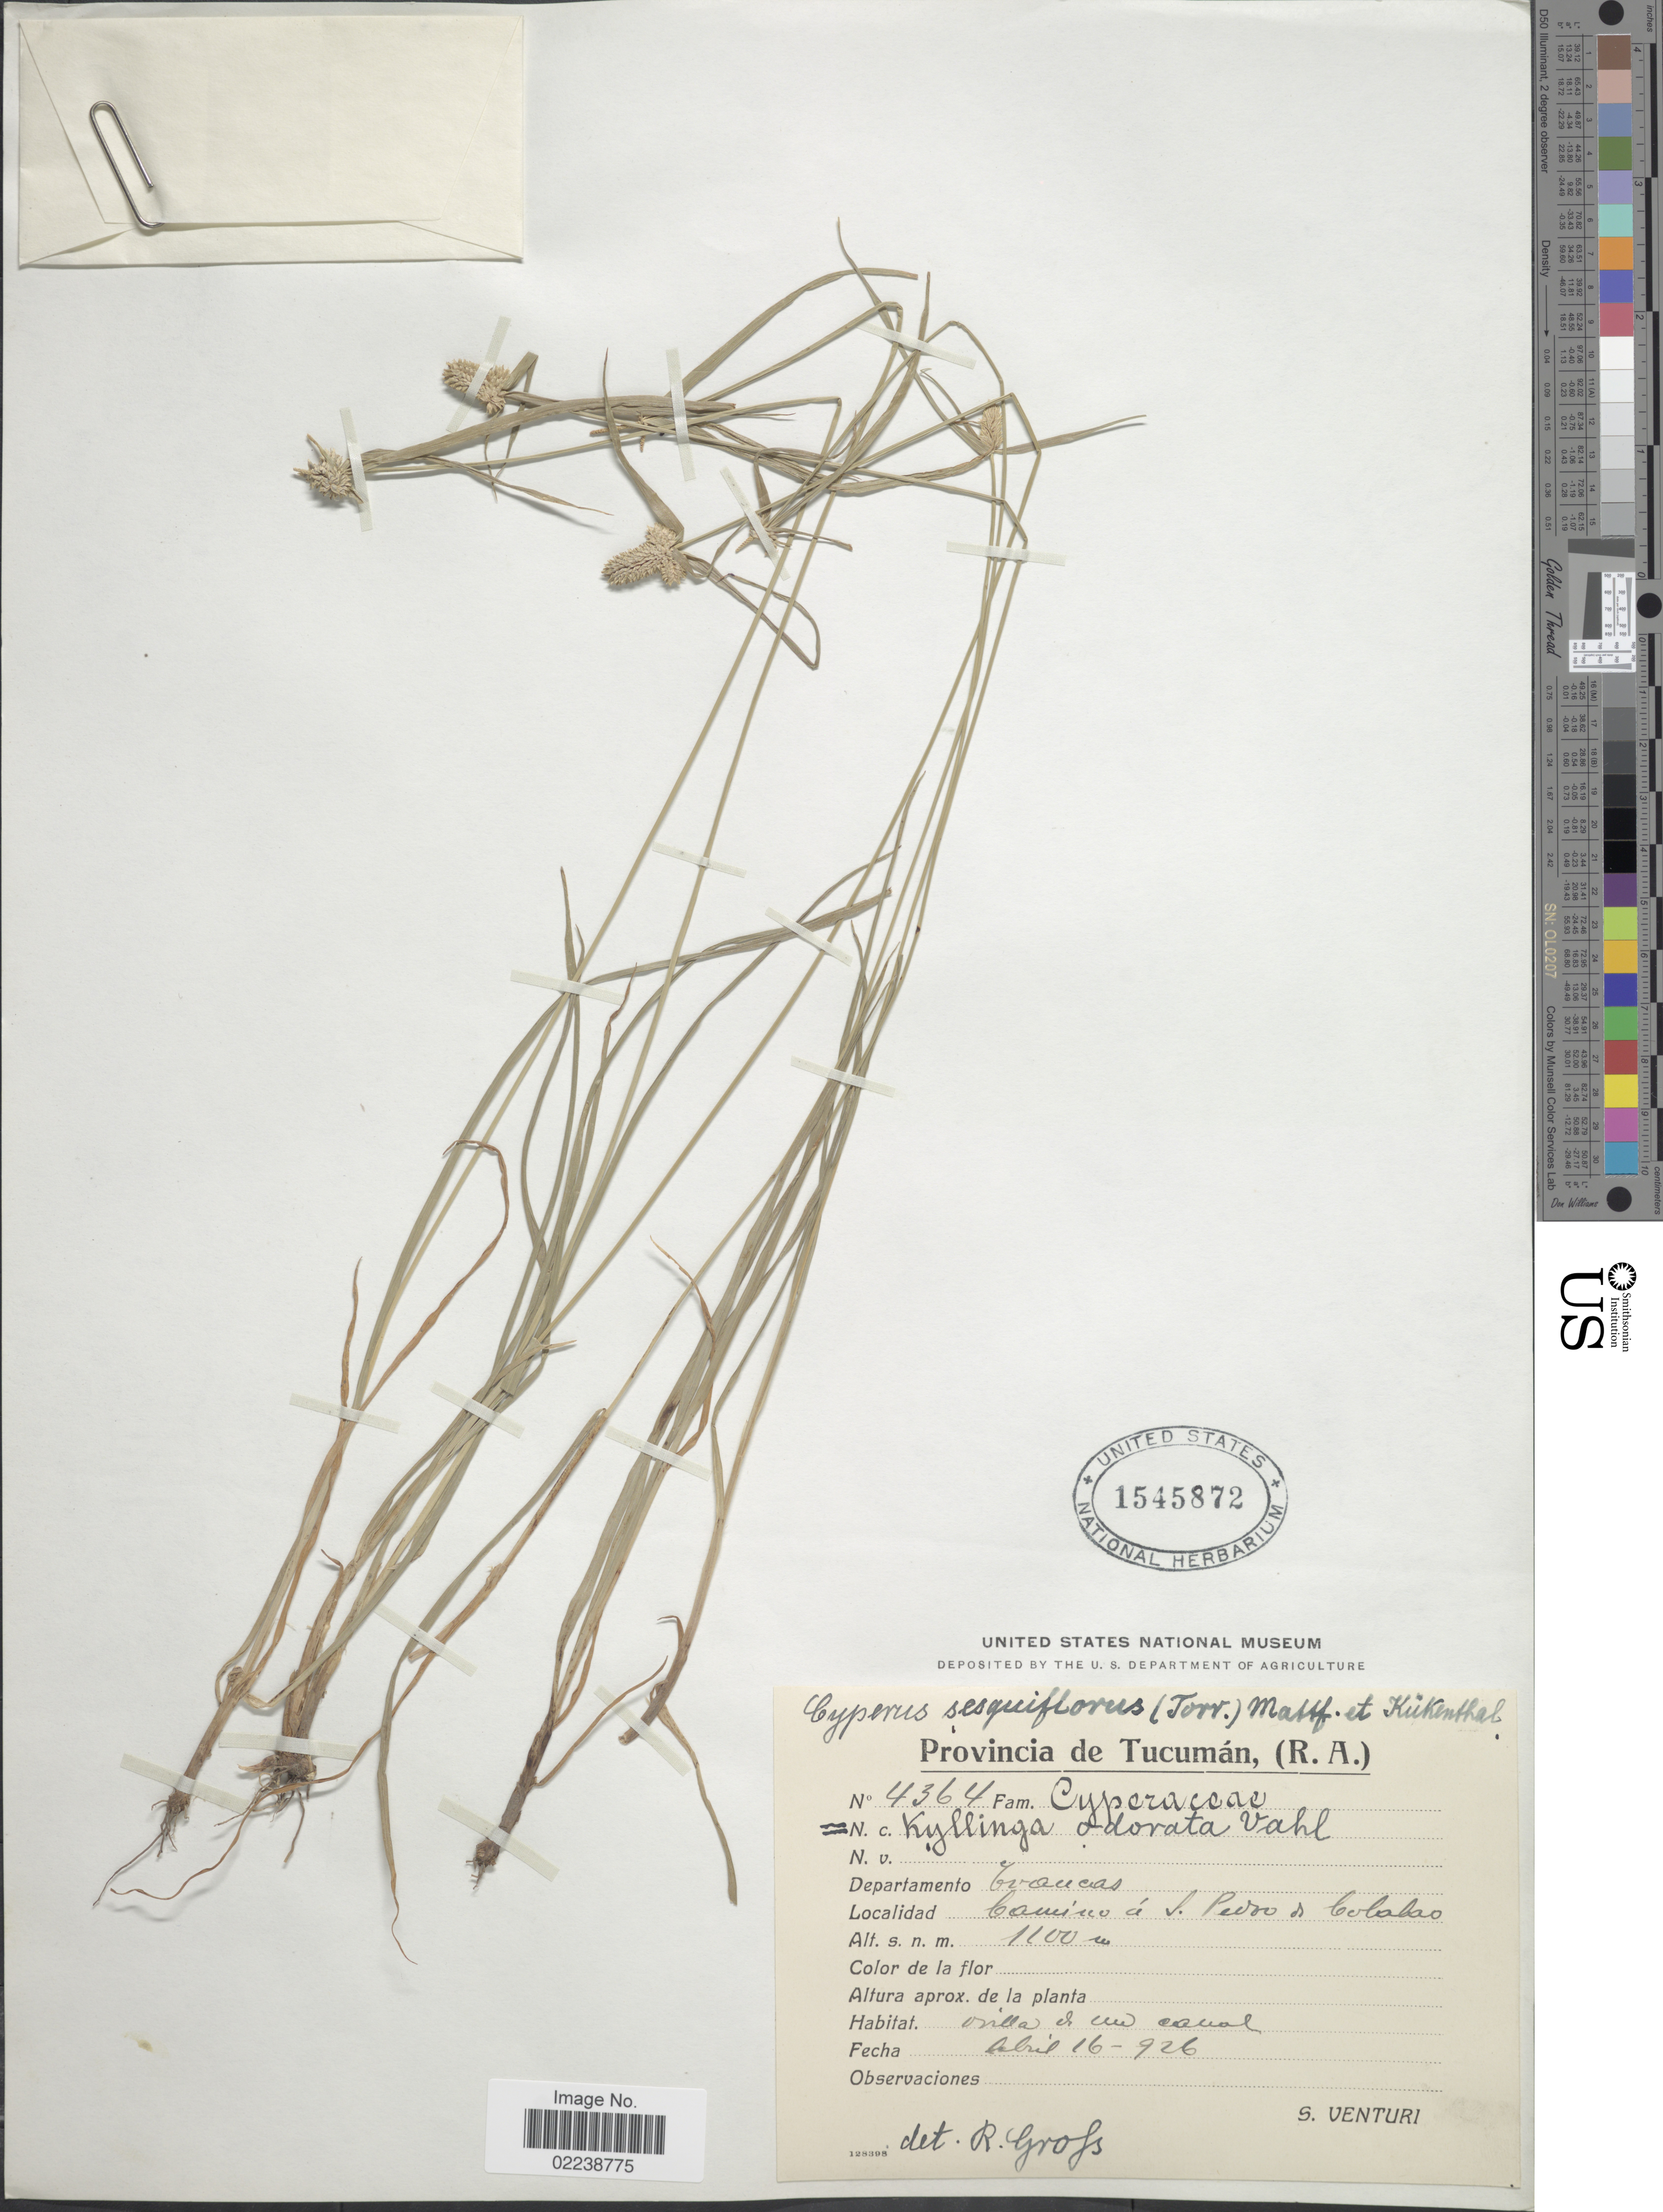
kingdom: Plantae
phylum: Tracheophyta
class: Liliopsida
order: Poales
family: Cyperaceae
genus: Cyperus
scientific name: Cyperus sesquiflorus subsp. sesquiflorus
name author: (Torr.) Mattf. & Kük.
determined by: Strong, M. T., (US), Smithsonian Institution - National Museum of Natural History (UNITED STATES)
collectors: S. Venturi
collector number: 4364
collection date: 1926-04-16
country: Argentina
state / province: Tucuman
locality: (R.A.) Departamento Trancas, Camino a S. Pedro de Colalao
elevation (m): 1100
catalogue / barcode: US 1545872